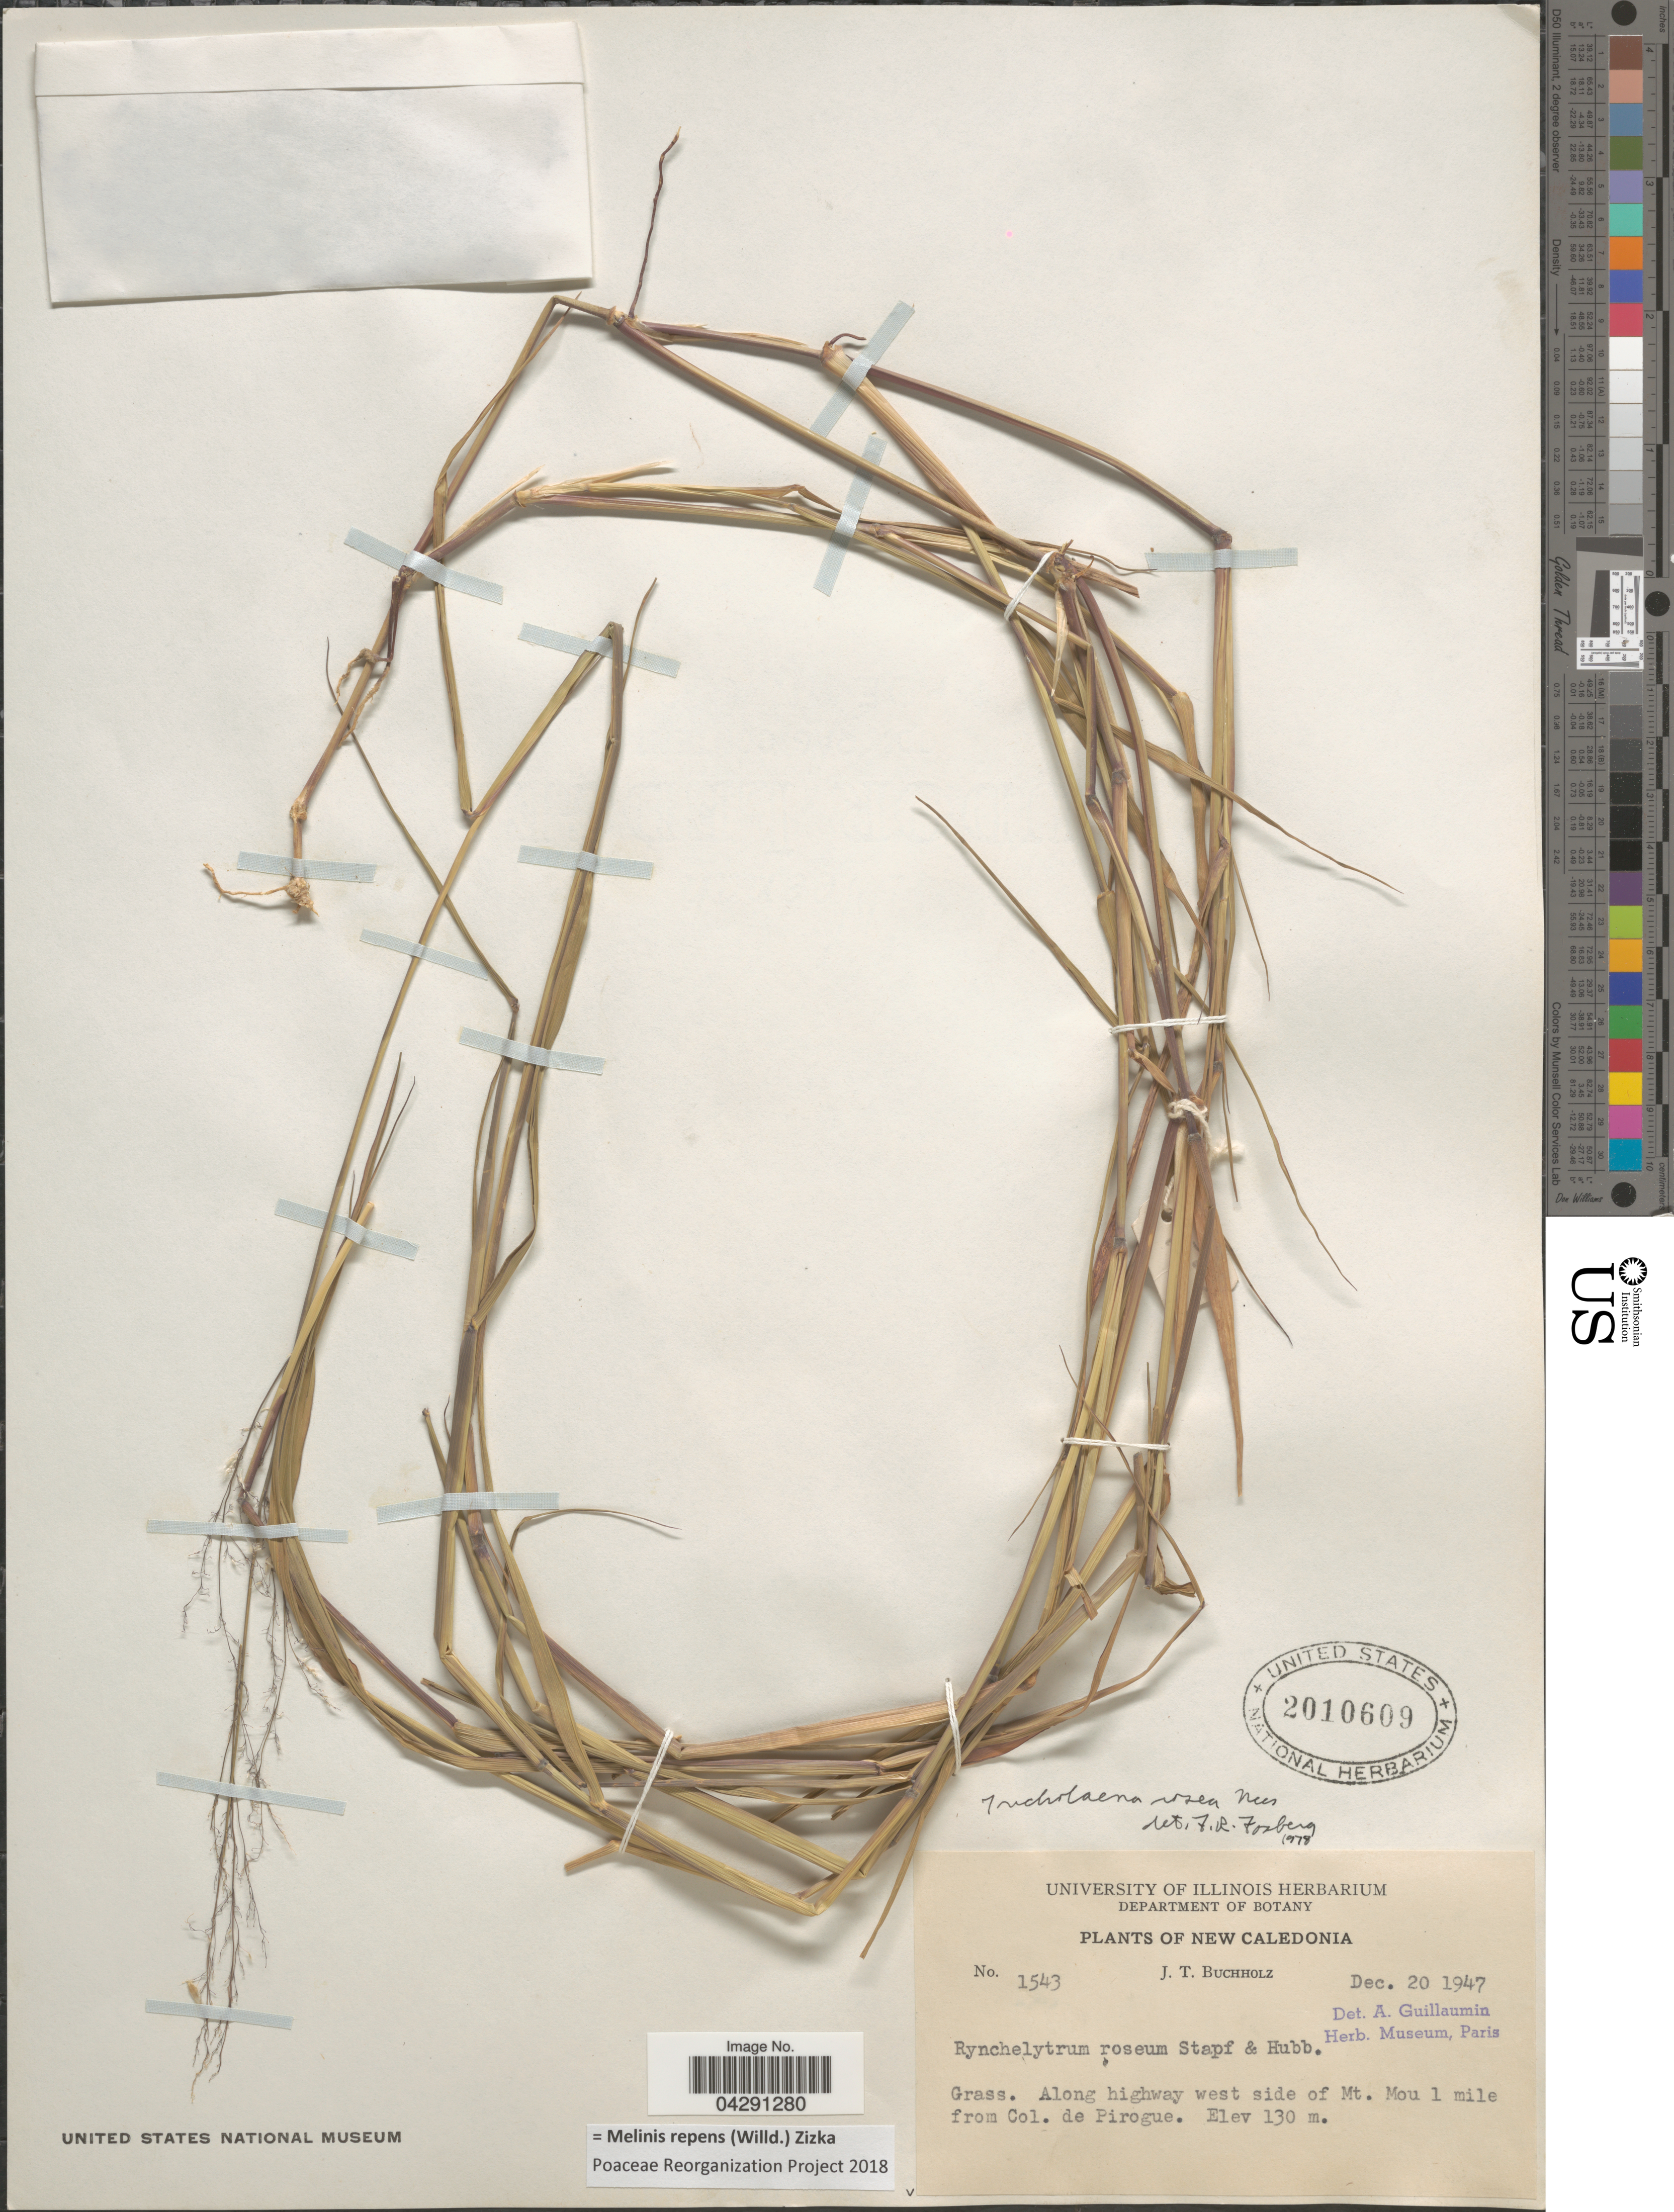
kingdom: Plantae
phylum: Tracheophyta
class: Liliopsida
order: Poales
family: Poaceae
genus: Melinis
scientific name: Melinis repens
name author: (Willd.) Zizka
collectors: J. T. Buchholz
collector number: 1543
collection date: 1947-12-20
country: New Caledonia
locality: Along highway west side of Mt. Mou 1 mile from Col. de Pirogue.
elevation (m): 130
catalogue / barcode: US 2010609